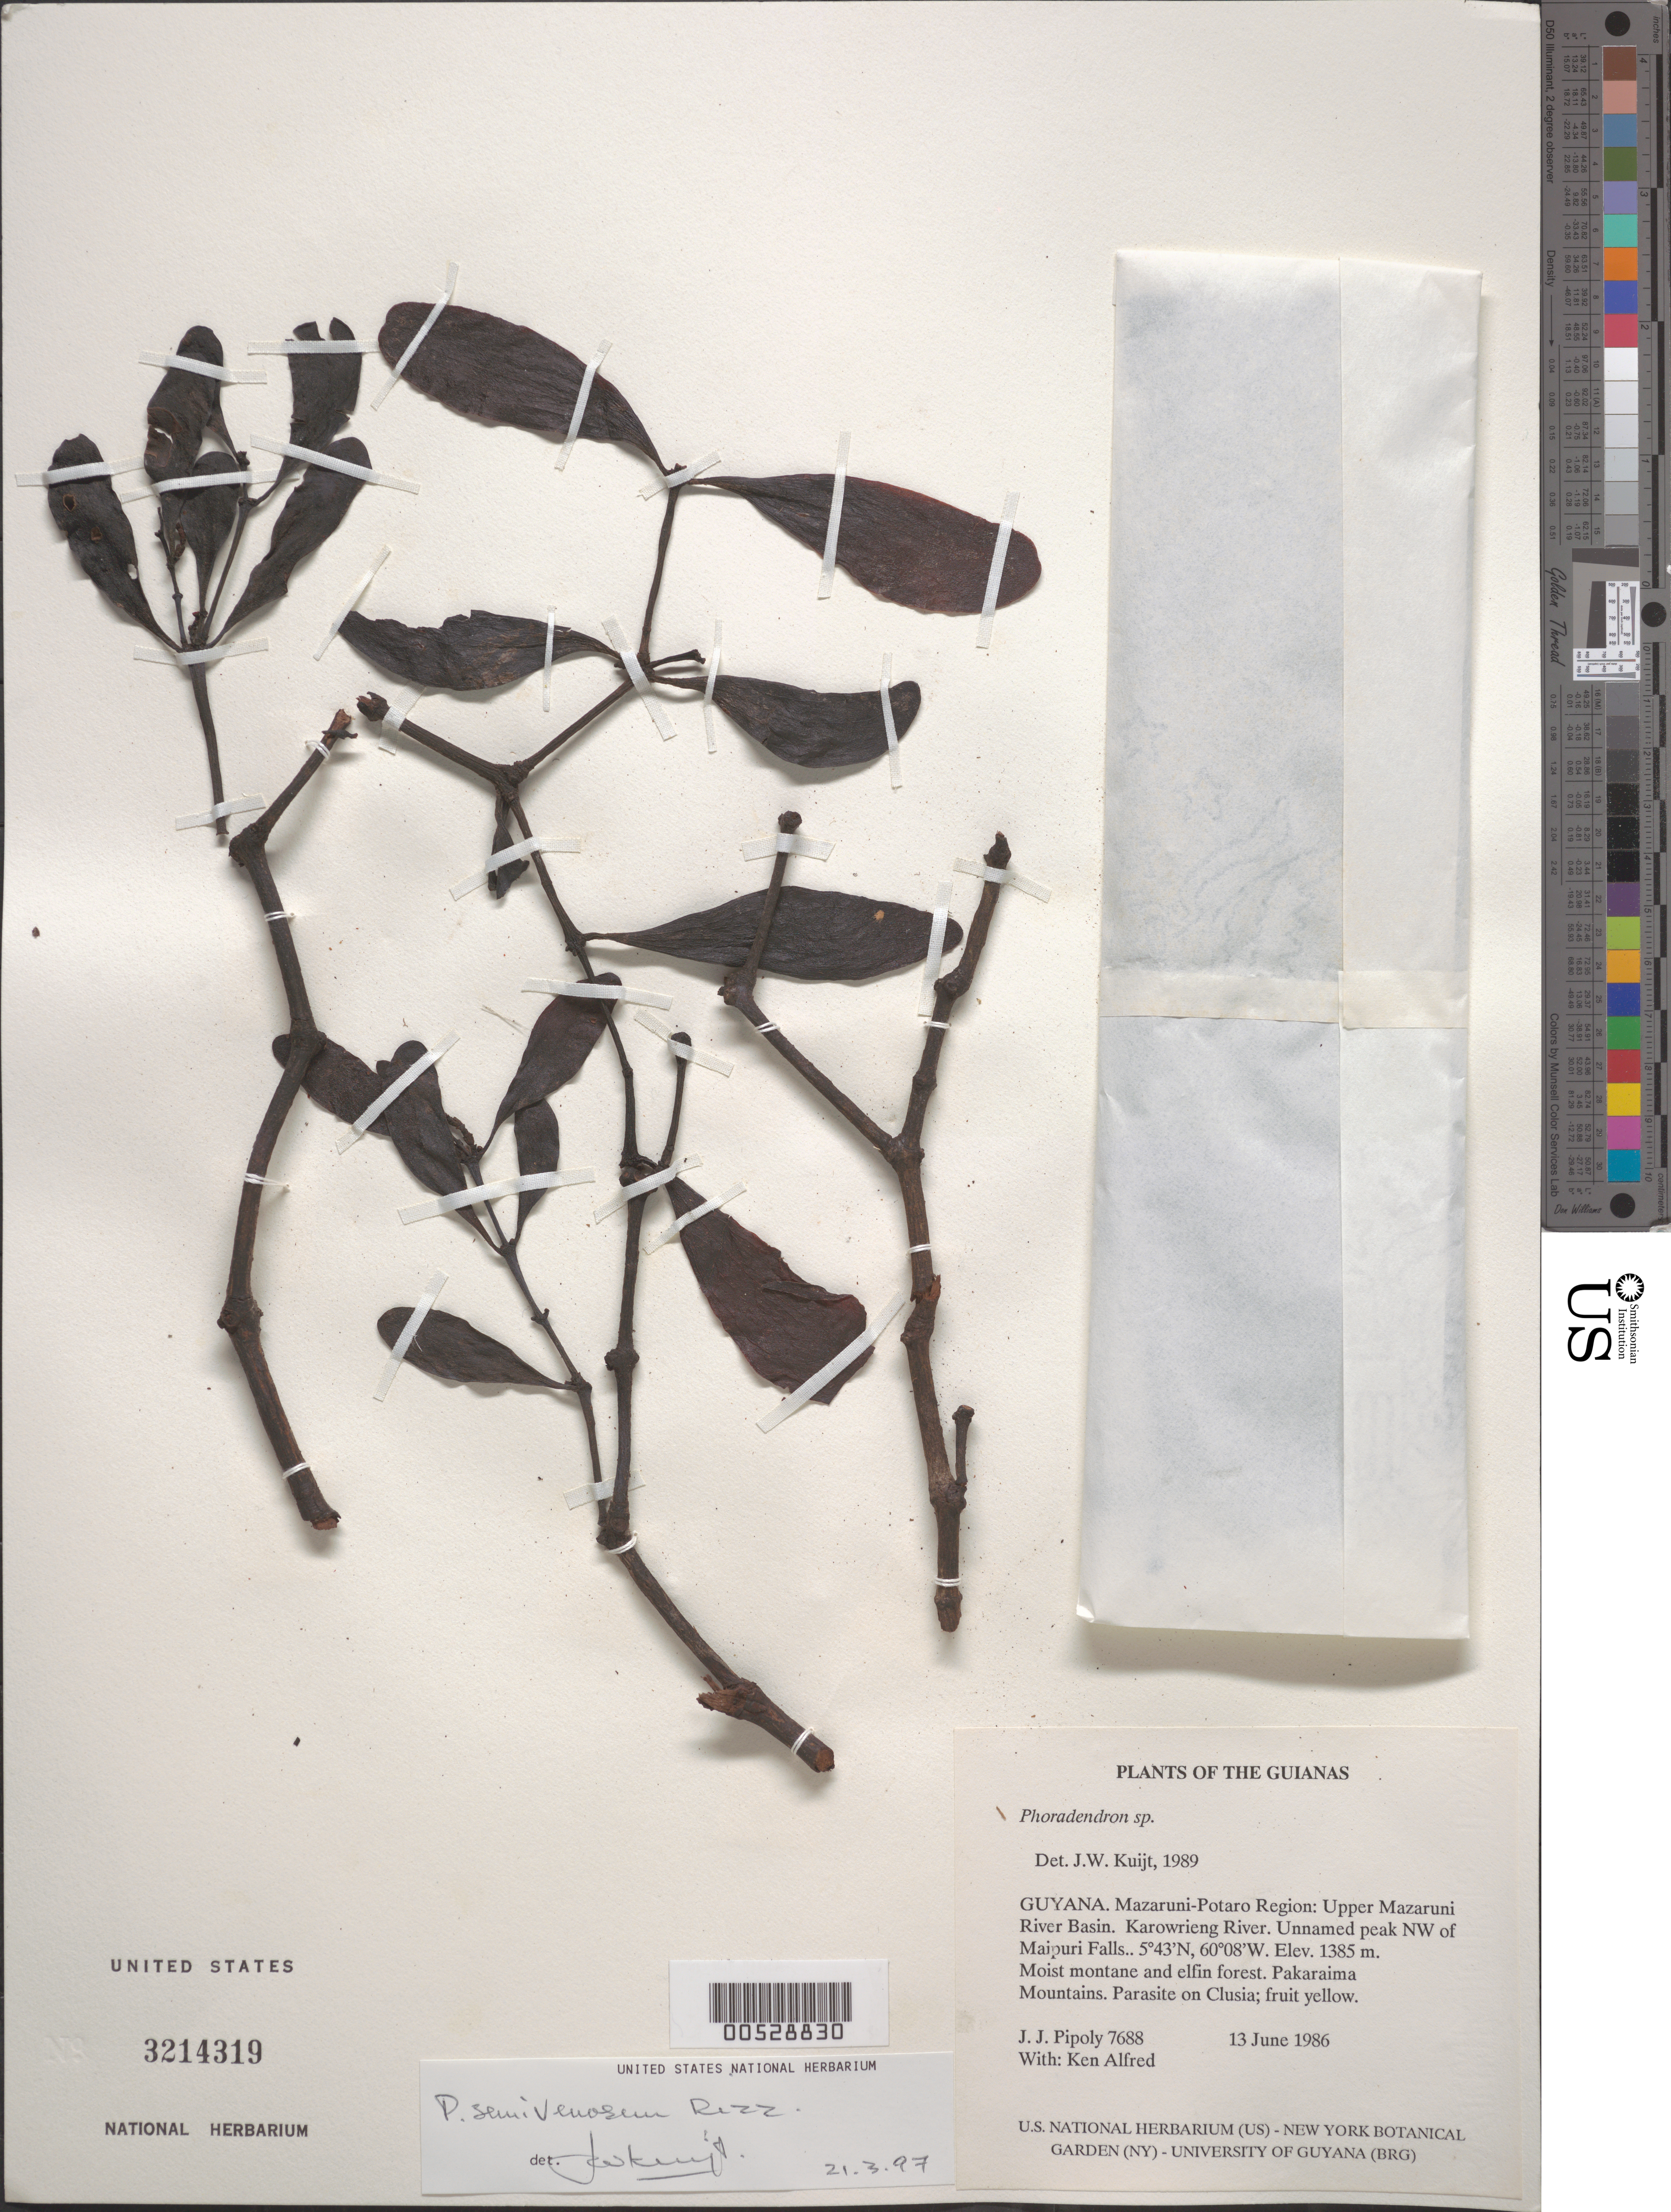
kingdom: Plantae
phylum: Tracheophyta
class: Magnoliopsida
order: Santalales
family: Viscaceae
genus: Phoradendron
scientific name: Phoradendron semivenosum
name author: Rizzini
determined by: Kuijt, Job, (CANADA)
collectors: J. J. Pipoly & K. Alfred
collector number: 7688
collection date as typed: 13 June 1986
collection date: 1986-06-13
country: Guyana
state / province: Cuyuni-Mazaruni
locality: Pakaraima Mts. Upper Mazaruni River Basin. Karowrieng River. Unnamed peak NW of Maipuri Falls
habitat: Moist montane and elfin forest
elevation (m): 1385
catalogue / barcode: US 3214319